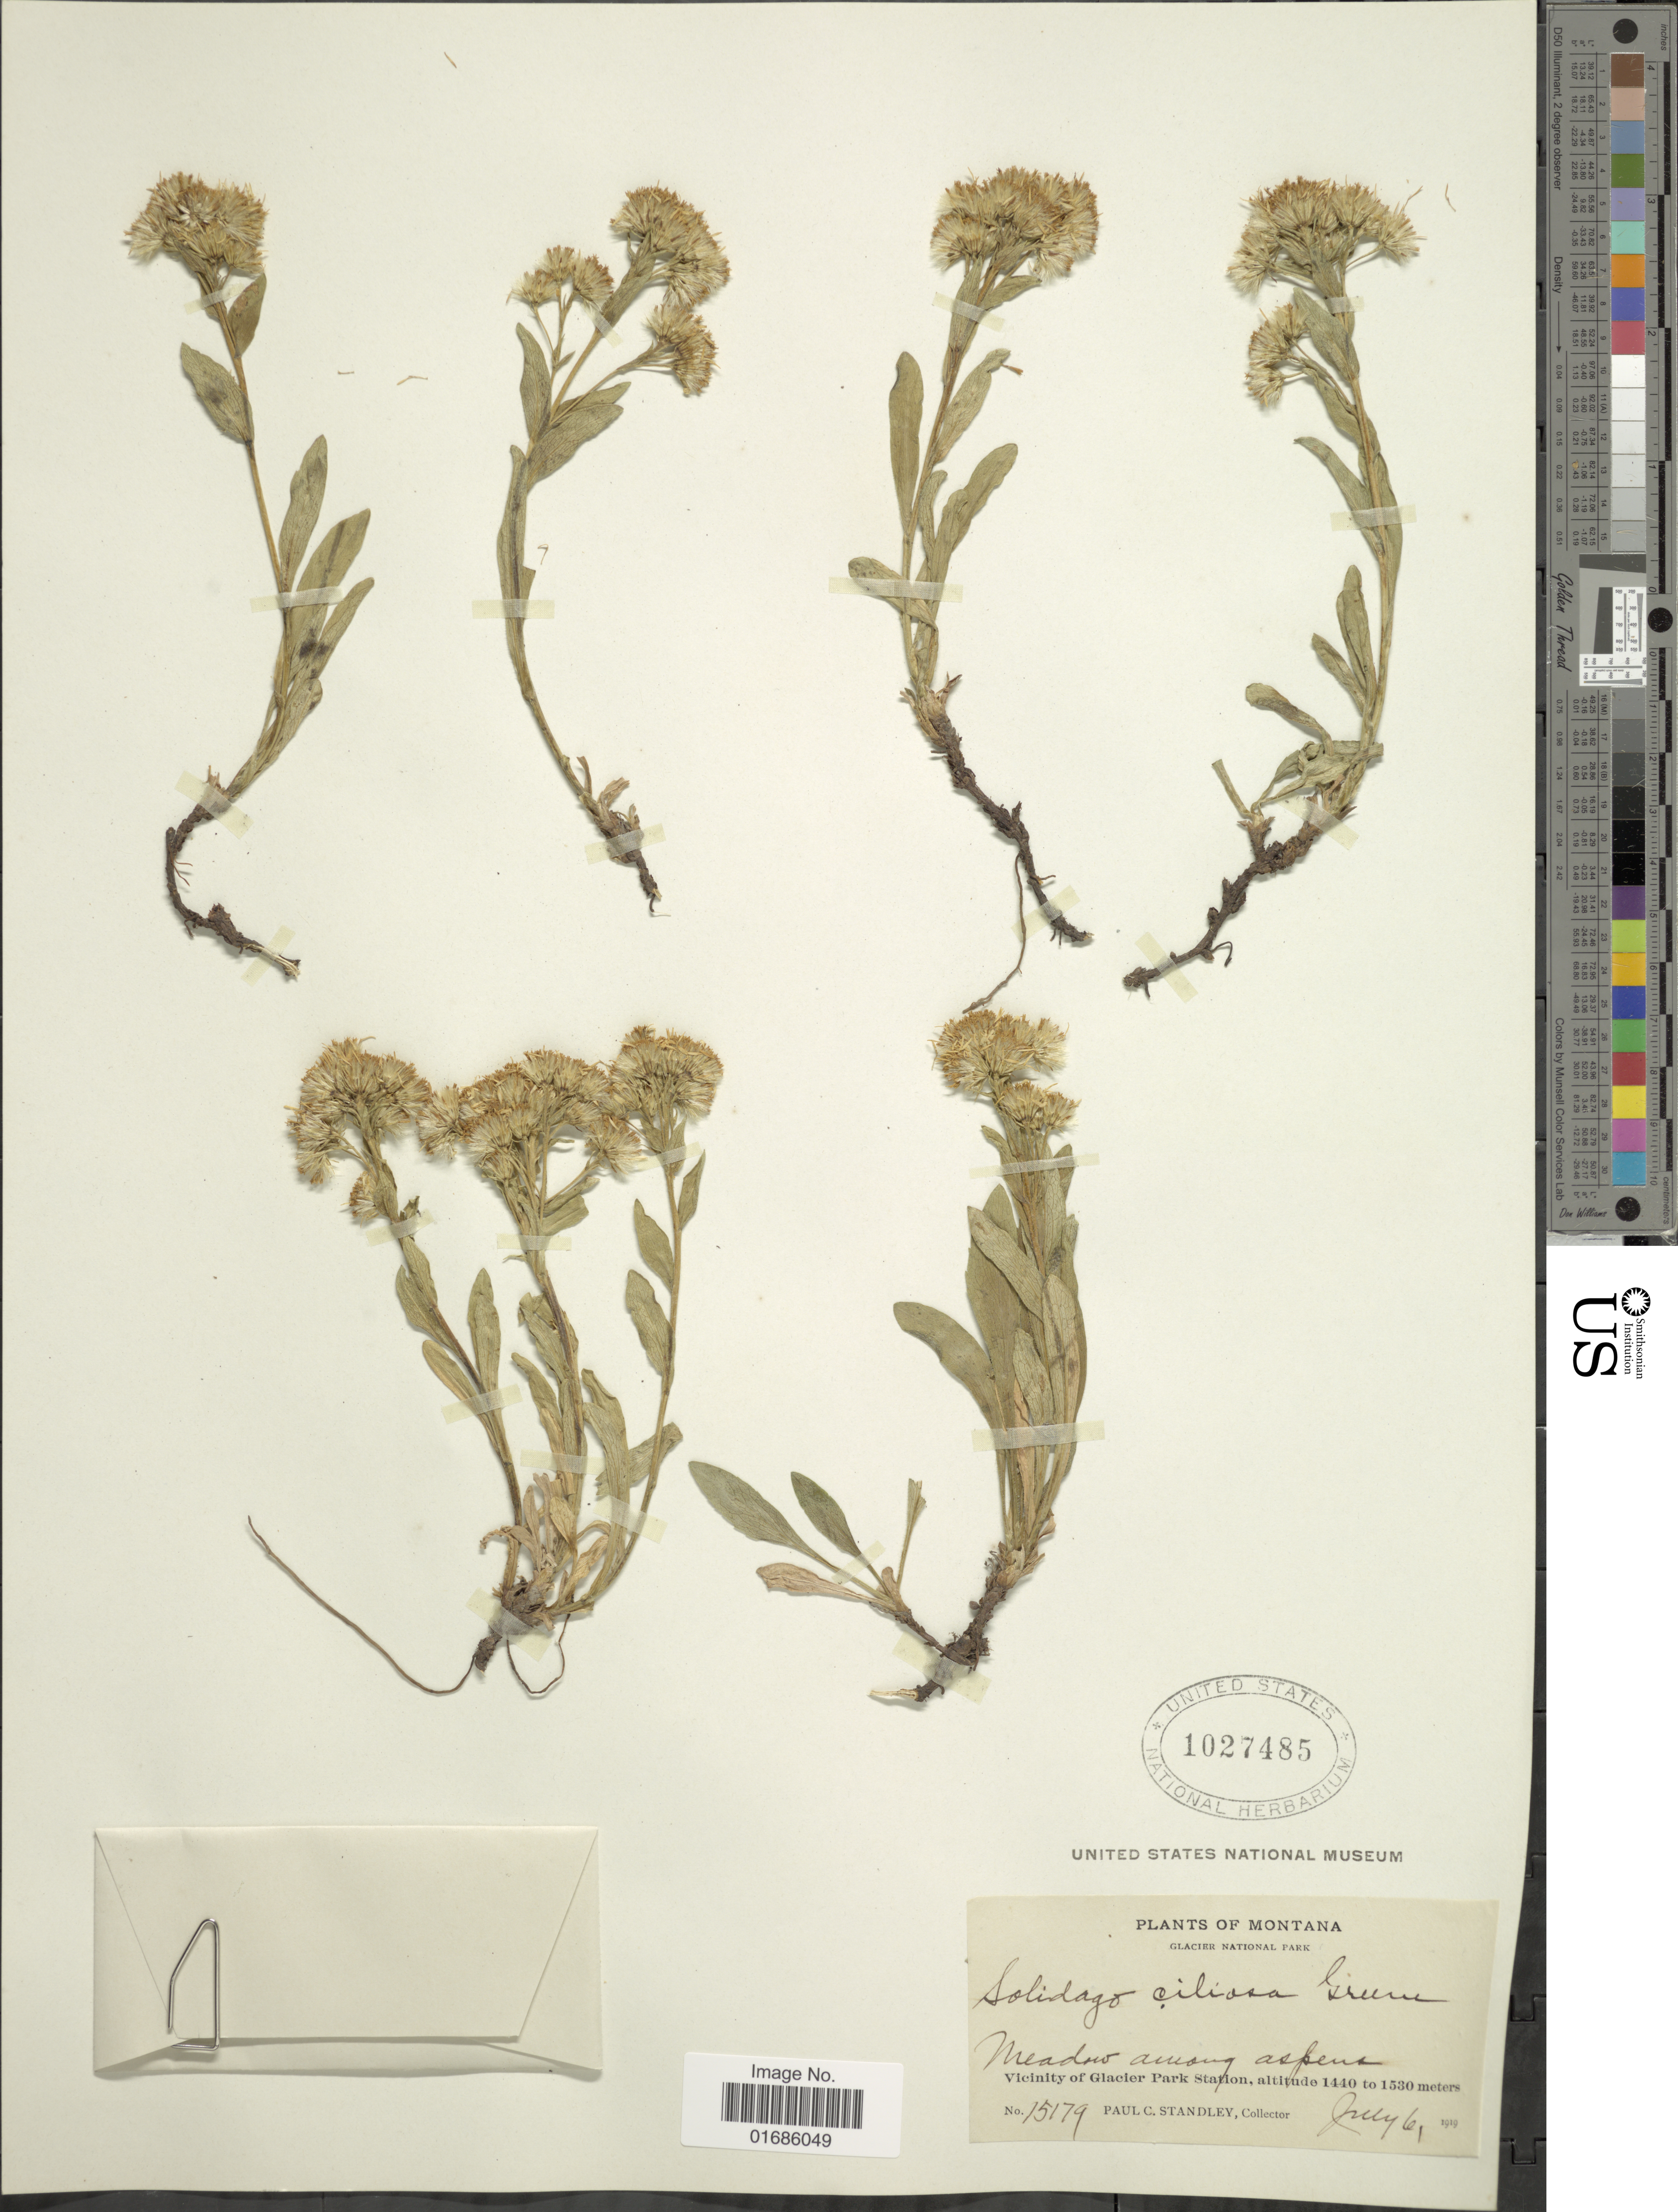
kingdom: Plantae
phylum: Tracheophyta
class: Magnoliopsida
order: Asterales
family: Asteraceae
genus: Solidago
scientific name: Solidago ciliosa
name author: Greene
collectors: P. C. Standley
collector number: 15179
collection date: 1919-07-06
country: United States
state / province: Montana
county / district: Glacier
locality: Glacier National Park, Vicinity of Glacies Park Station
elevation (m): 1440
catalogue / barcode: US 1027485